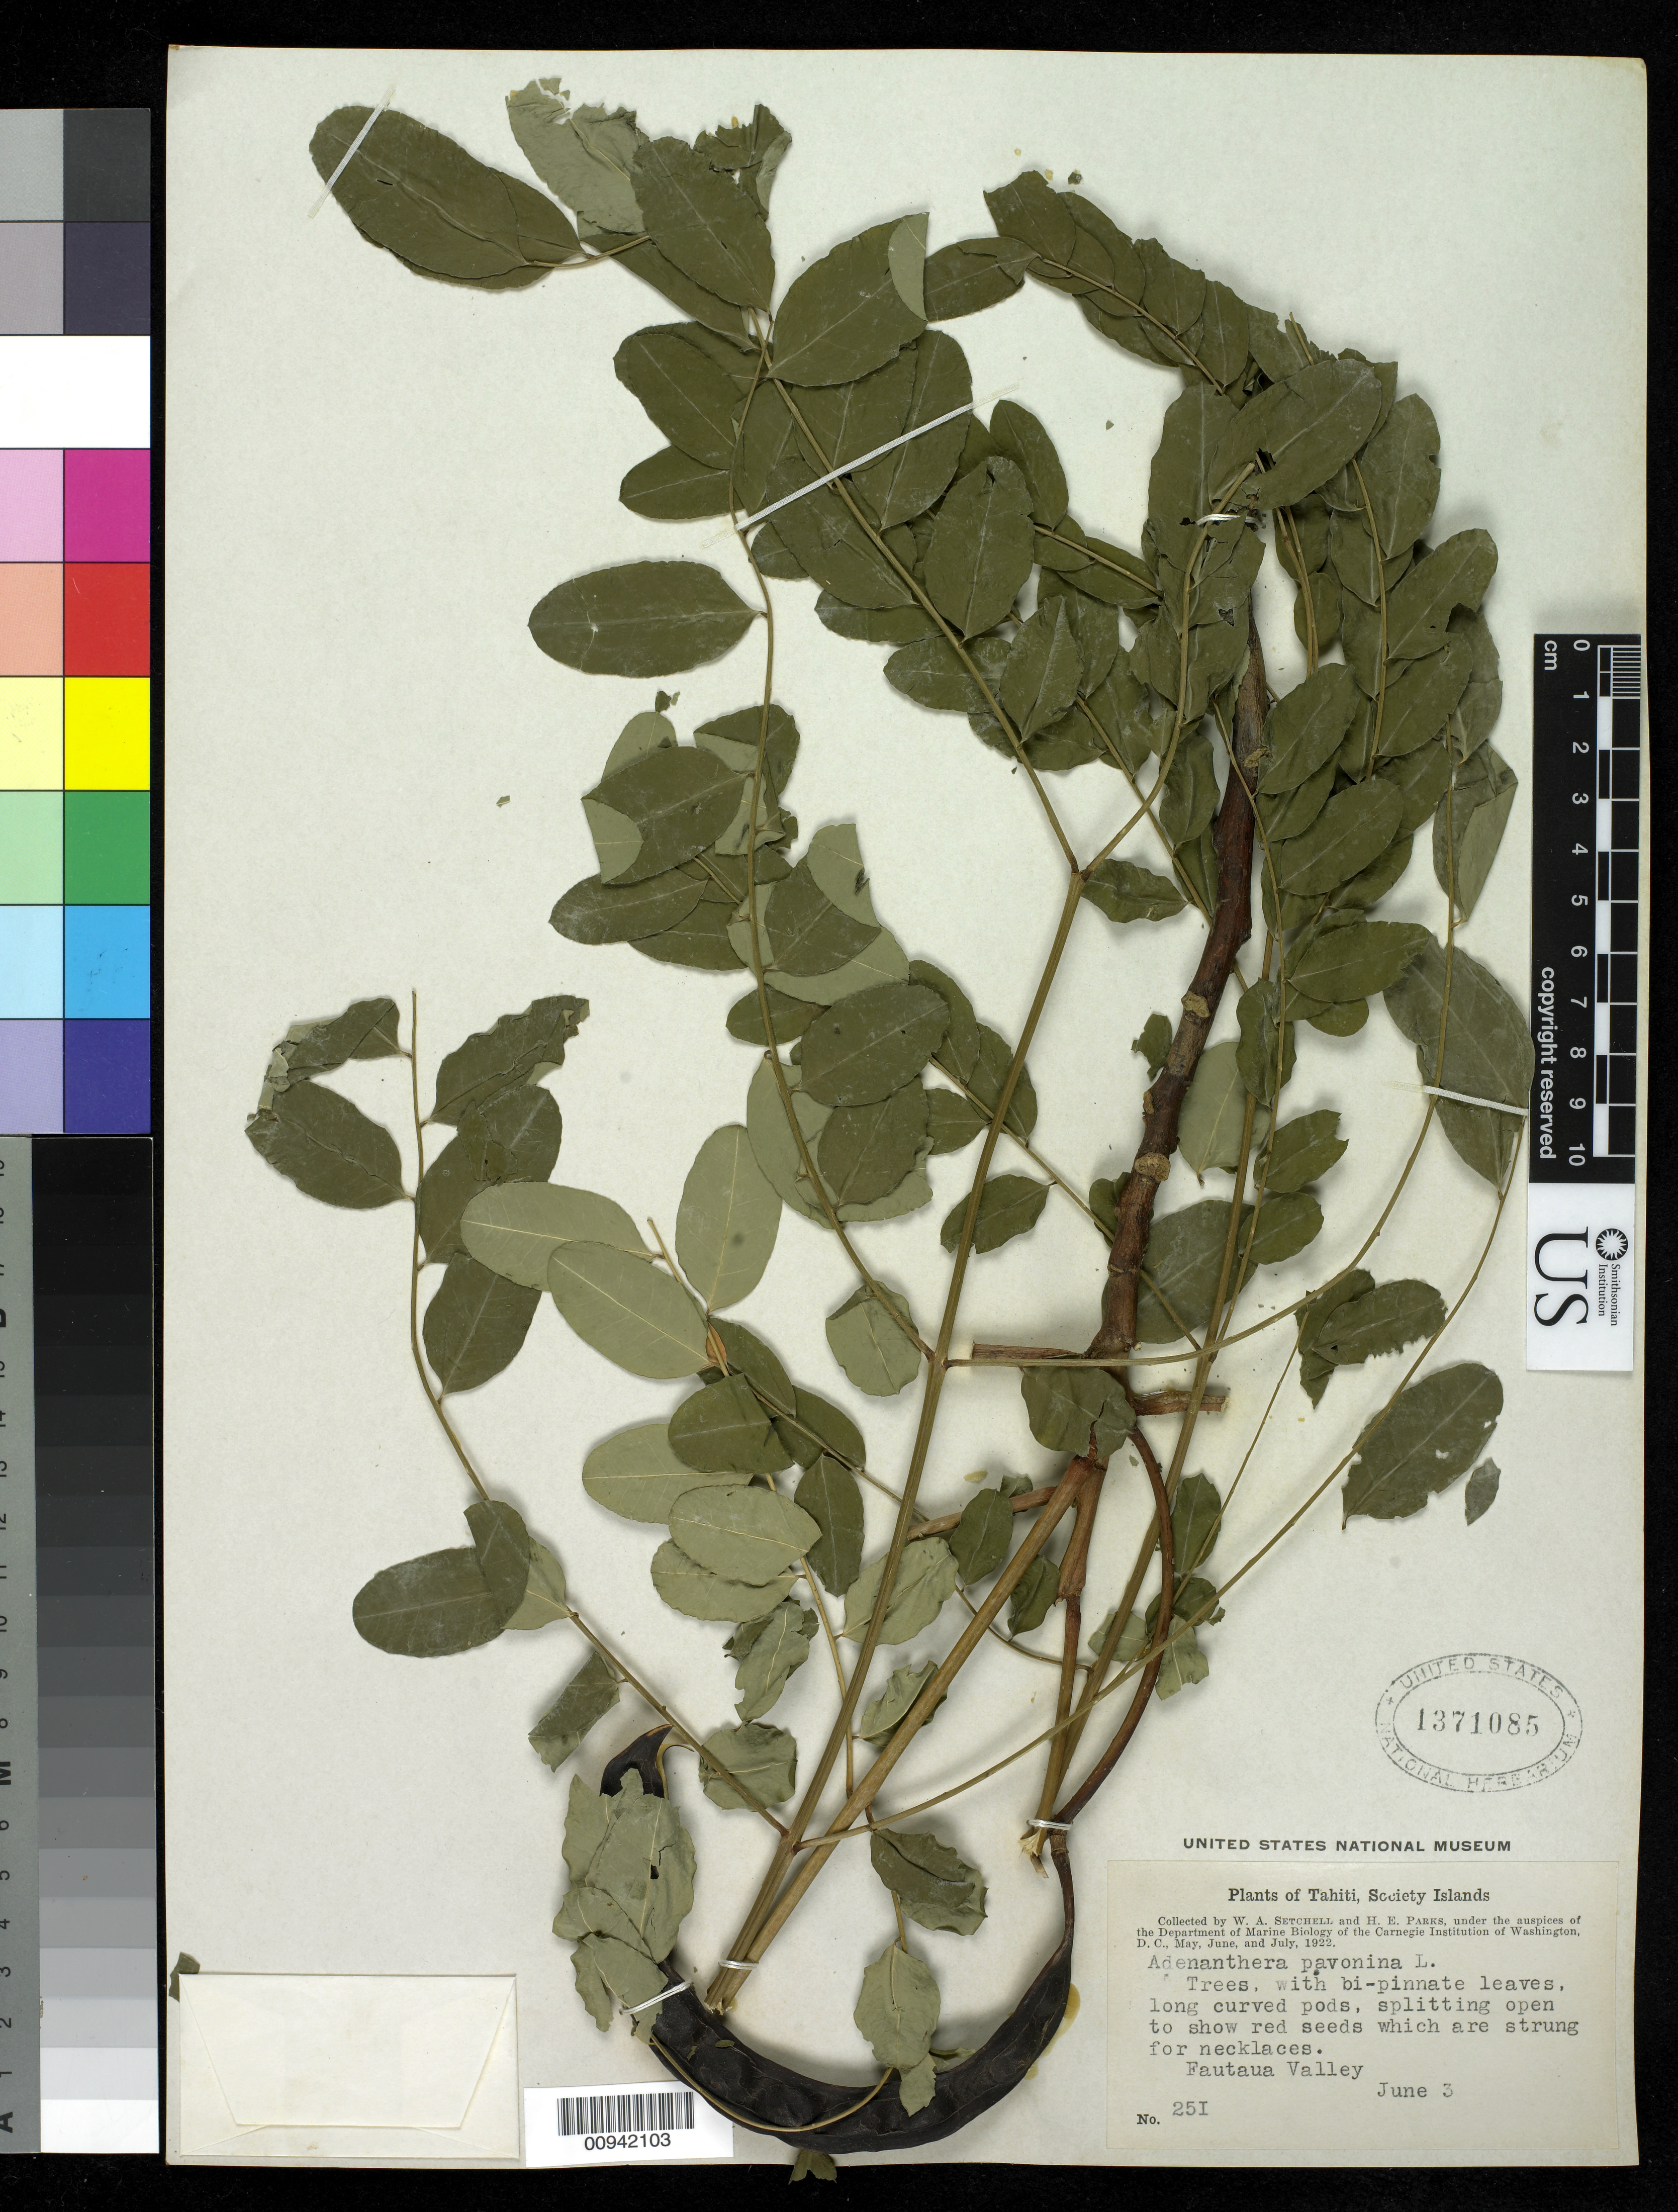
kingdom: Plantae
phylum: Tracheophyta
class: Magnoliopsida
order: Fabales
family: Fabaceae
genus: Adenanthera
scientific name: Adenanthera pavonina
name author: L.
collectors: W. Setchell & H. E. Parks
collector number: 251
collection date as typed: May 1922 to Jul 1922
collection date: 1922-05/1922-07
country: French Polynesia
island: Tahiti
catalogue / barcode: US 1371085